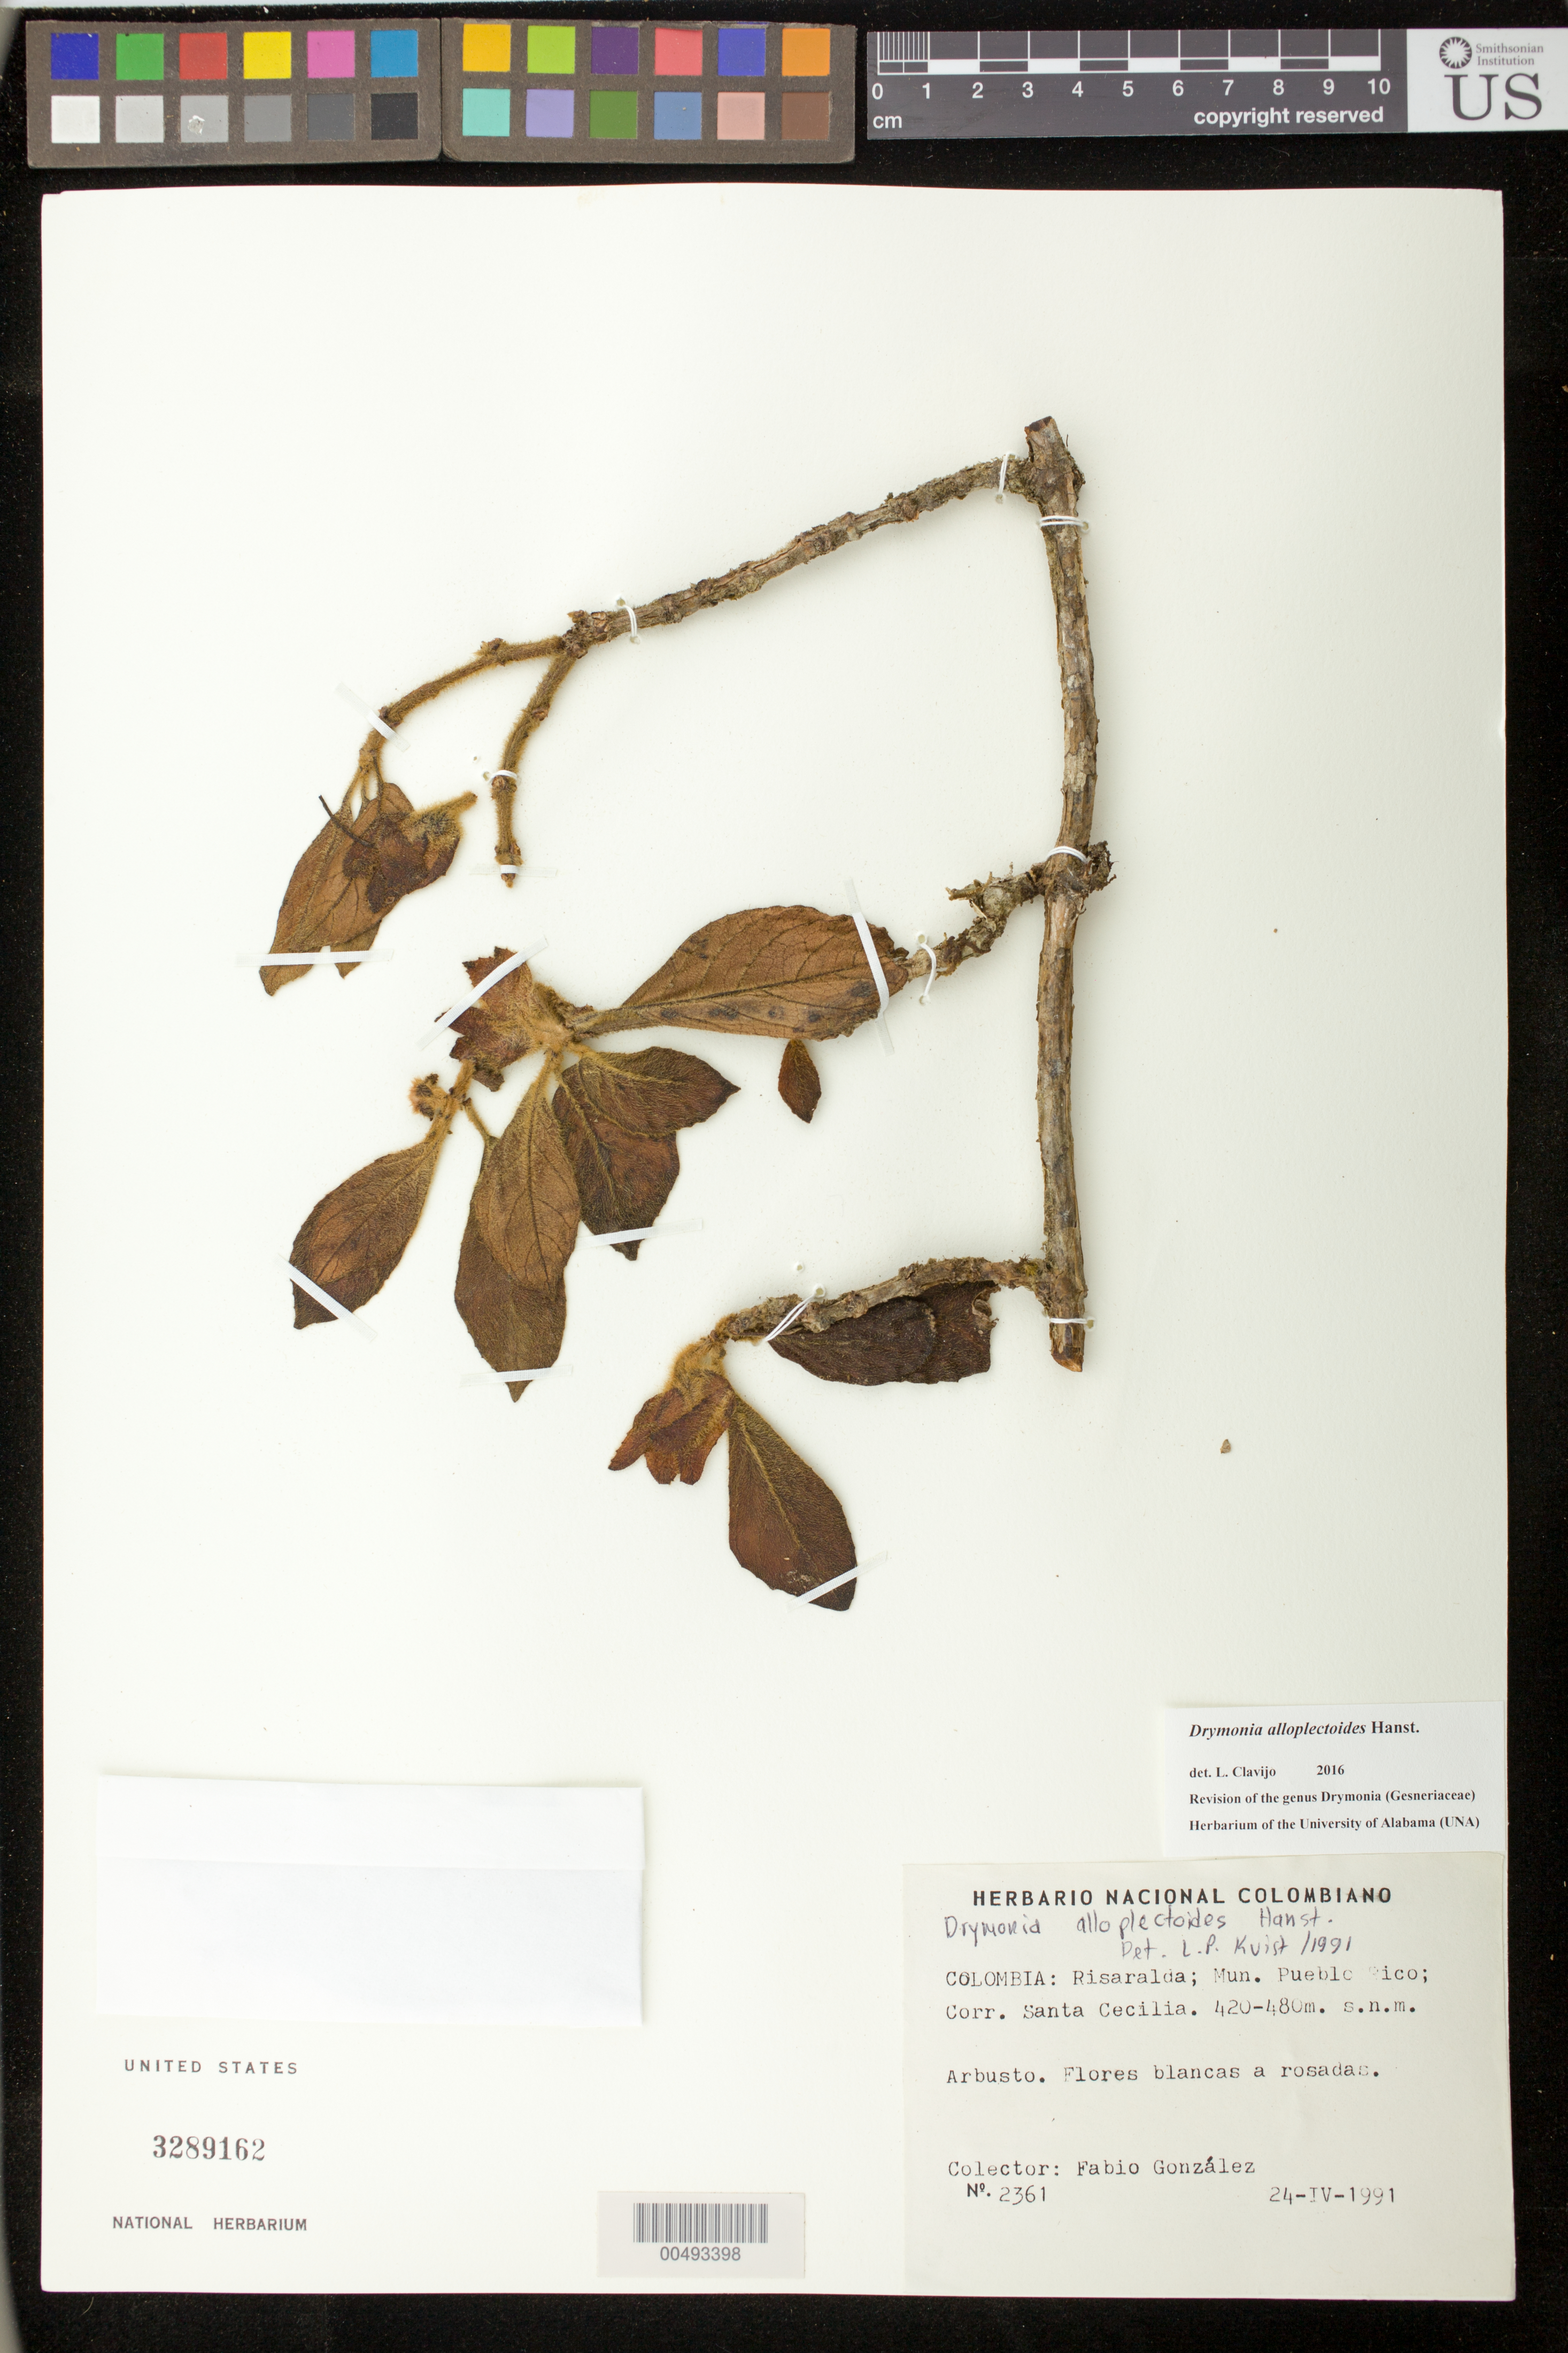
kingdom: Plantae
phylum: Tracheophyta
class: Magnoliopsida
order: Lamiales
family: Gesneriaceae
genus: Drymonia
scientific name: Drymonia alloplectoides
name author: Hanst.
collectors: F. González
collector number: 2361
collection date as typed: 24 Apr 1991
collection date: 1991-04-24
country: Colombia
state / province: Risaralda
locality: Pueblo Rico, Santa Cecilia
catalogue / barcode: US 3289162